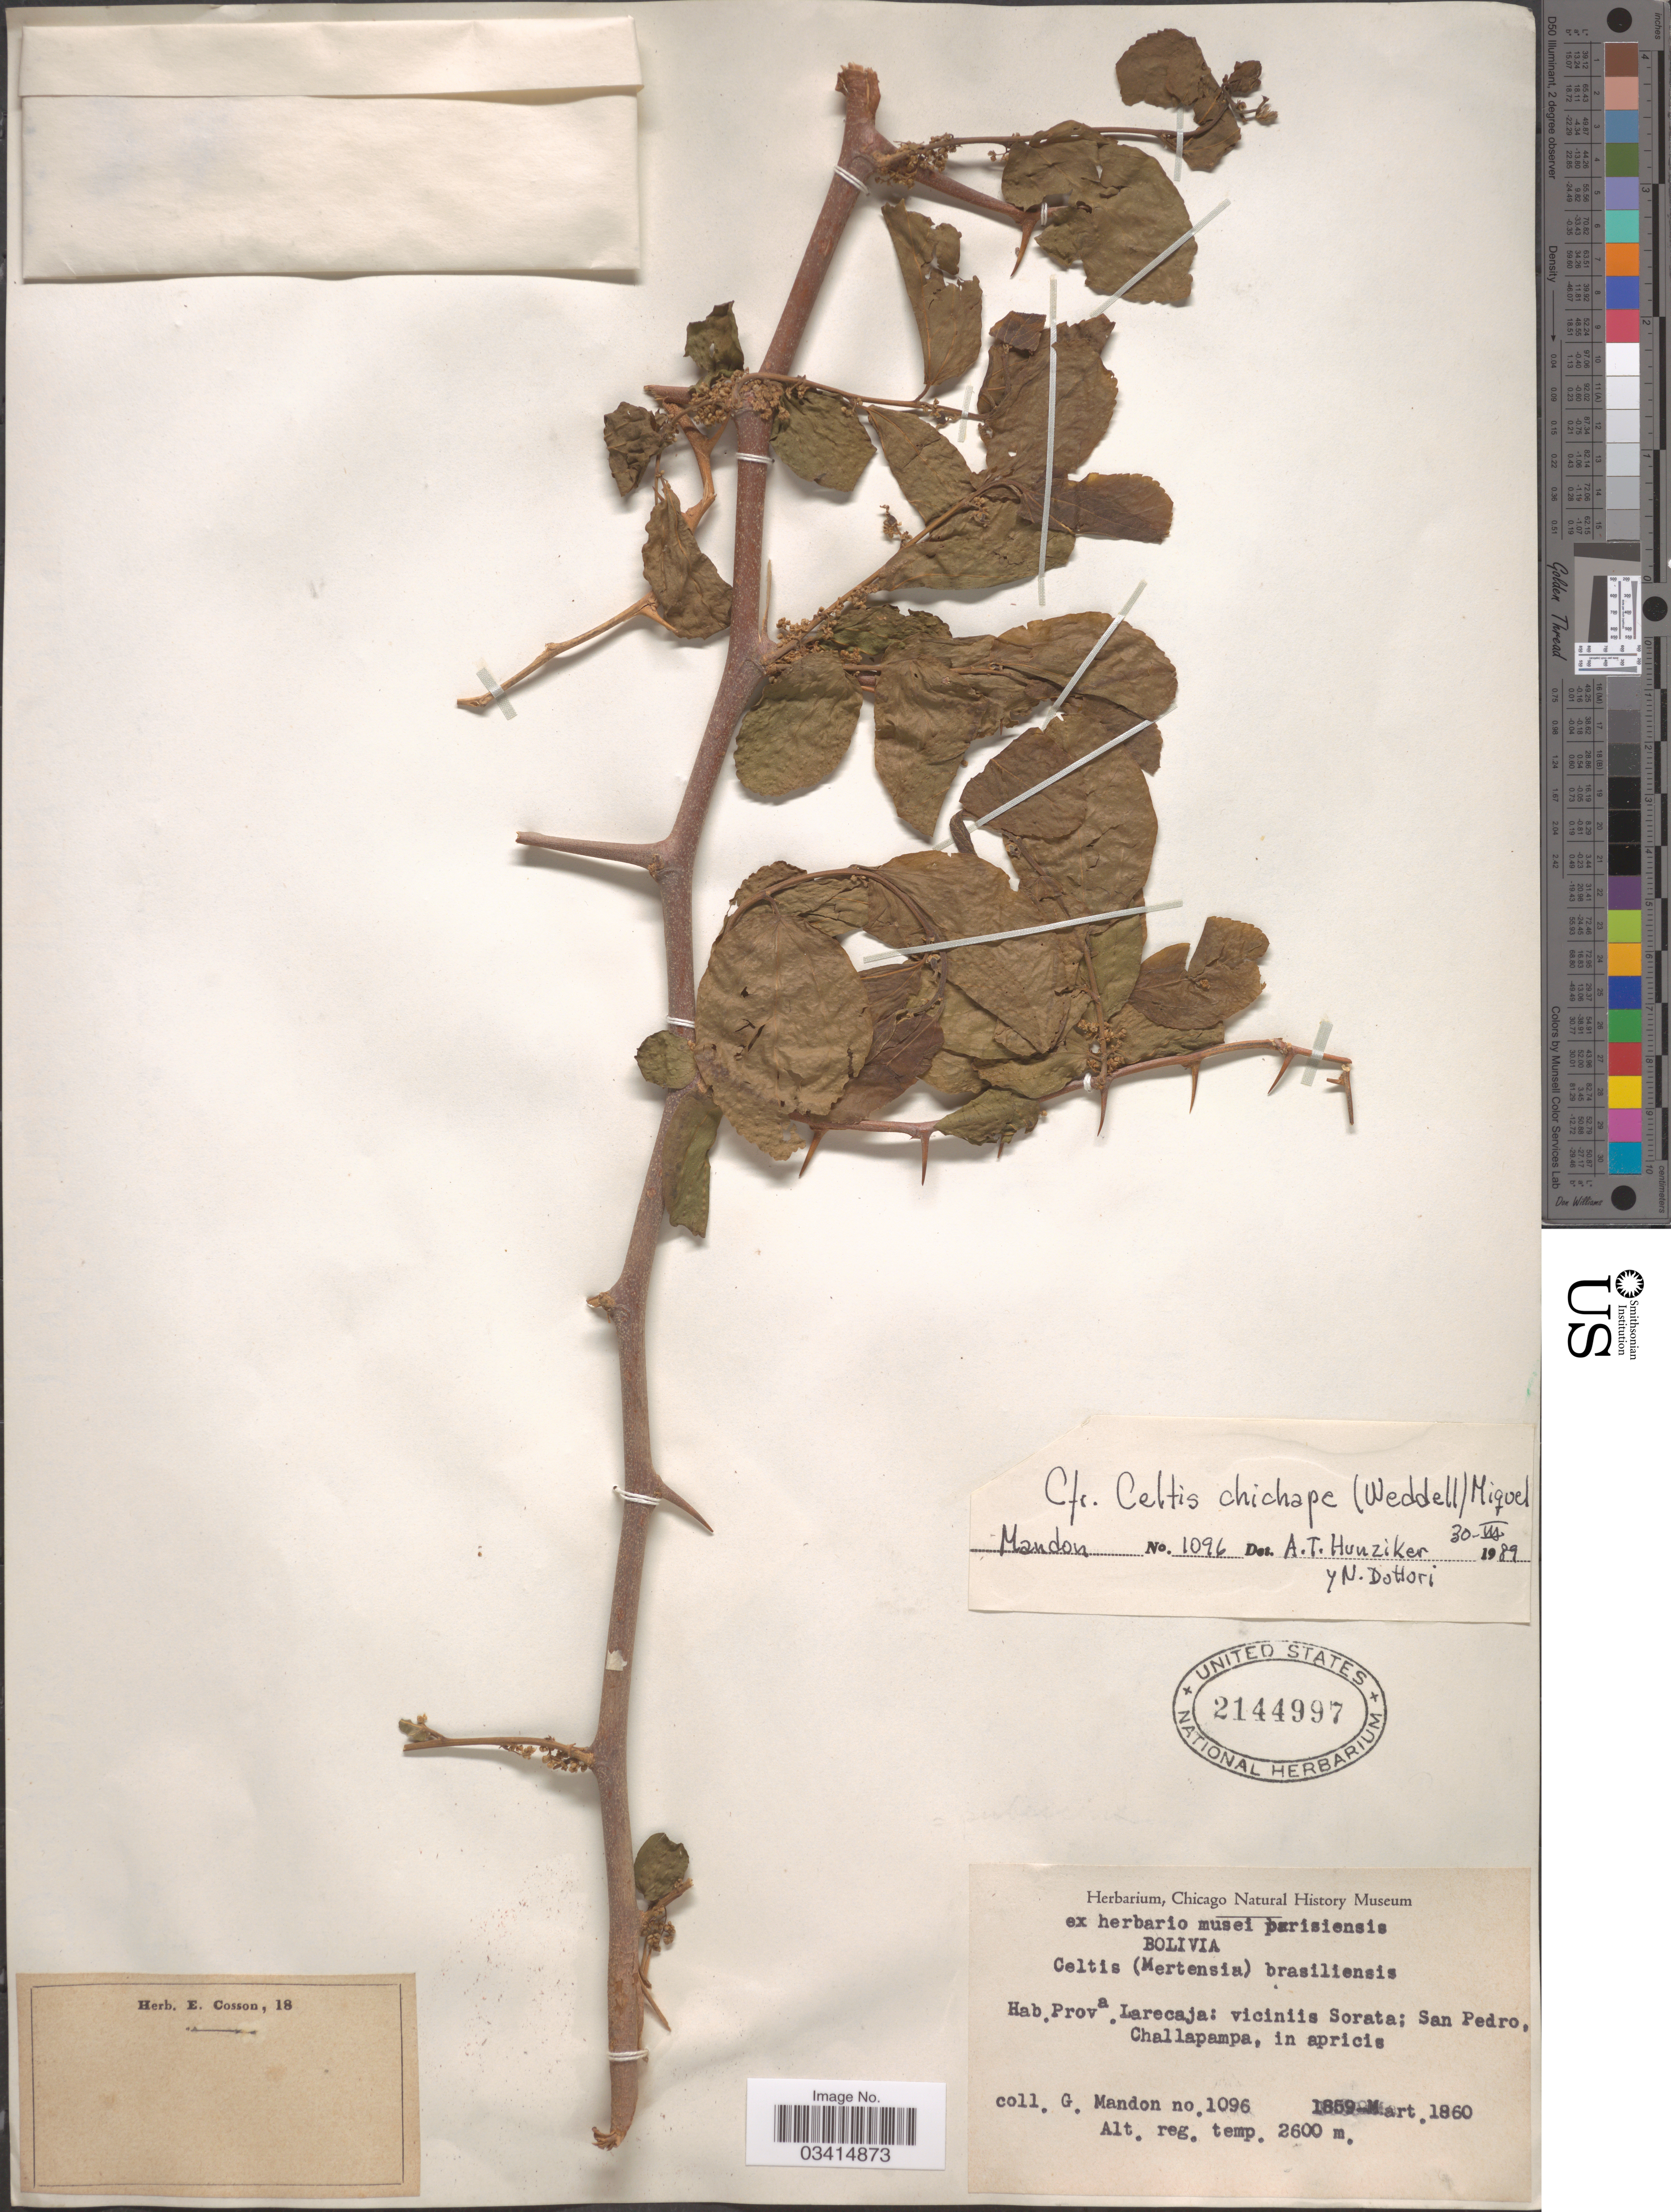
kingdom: Plantae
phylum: Tracheophyta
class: Magnoliopsida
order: Rosales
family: Cannabaceae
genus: Celtis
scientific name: Celtis chichape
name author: (Wedd.) Miq.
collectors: G. Mandon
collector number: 1096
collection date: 1859/1860-03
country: Bolivia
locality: Prova. Larecaja: viciniis Sorata; San Pedro, Challapampa.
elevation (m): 2600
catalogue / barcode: US 2144997